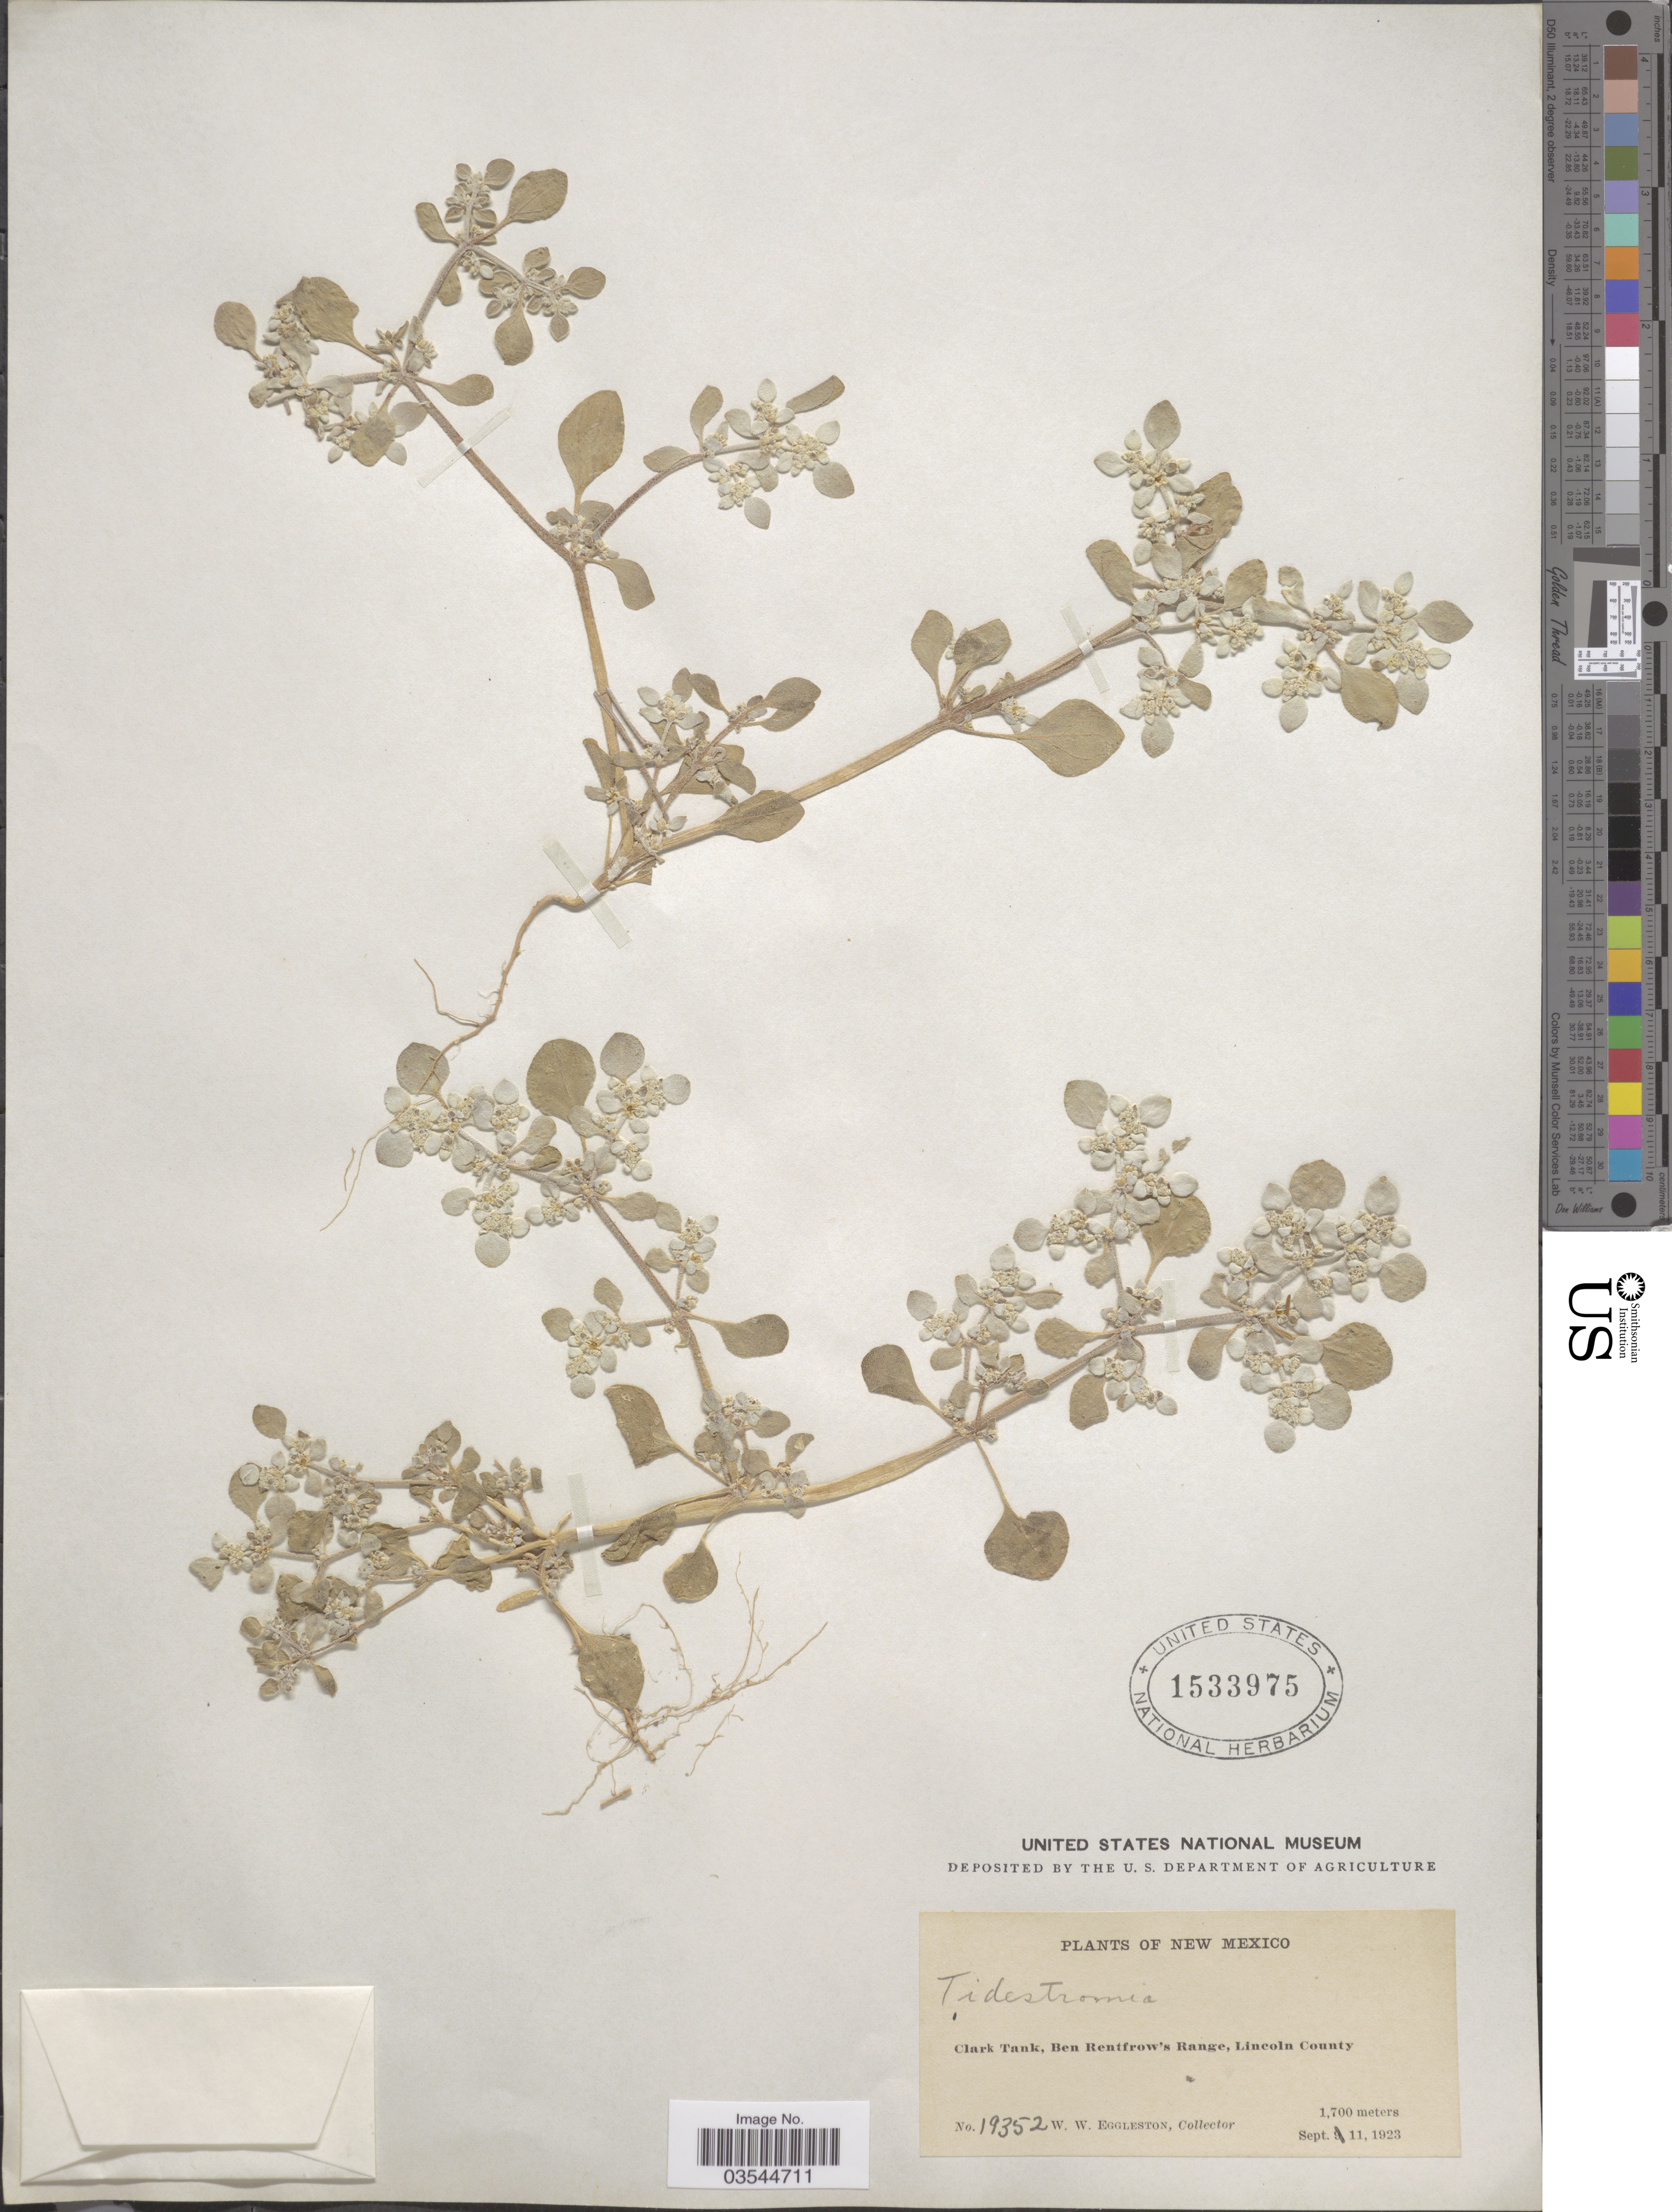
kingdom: Plantae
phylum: Tracheophyta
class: Magnoliopsida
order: Caryophyllales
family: Amaranthaceae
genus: Tidestromia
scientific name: Tidestromia lanuginosa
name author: (Nutt.) Standl.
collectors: W. W. Eggleston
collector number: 19352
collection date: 1923-09-11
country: United States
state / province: New Mexico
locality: Clark Tank, Ben Rentfrow's Range, Lincoln County.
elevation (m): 1700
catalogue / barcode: US 1533975